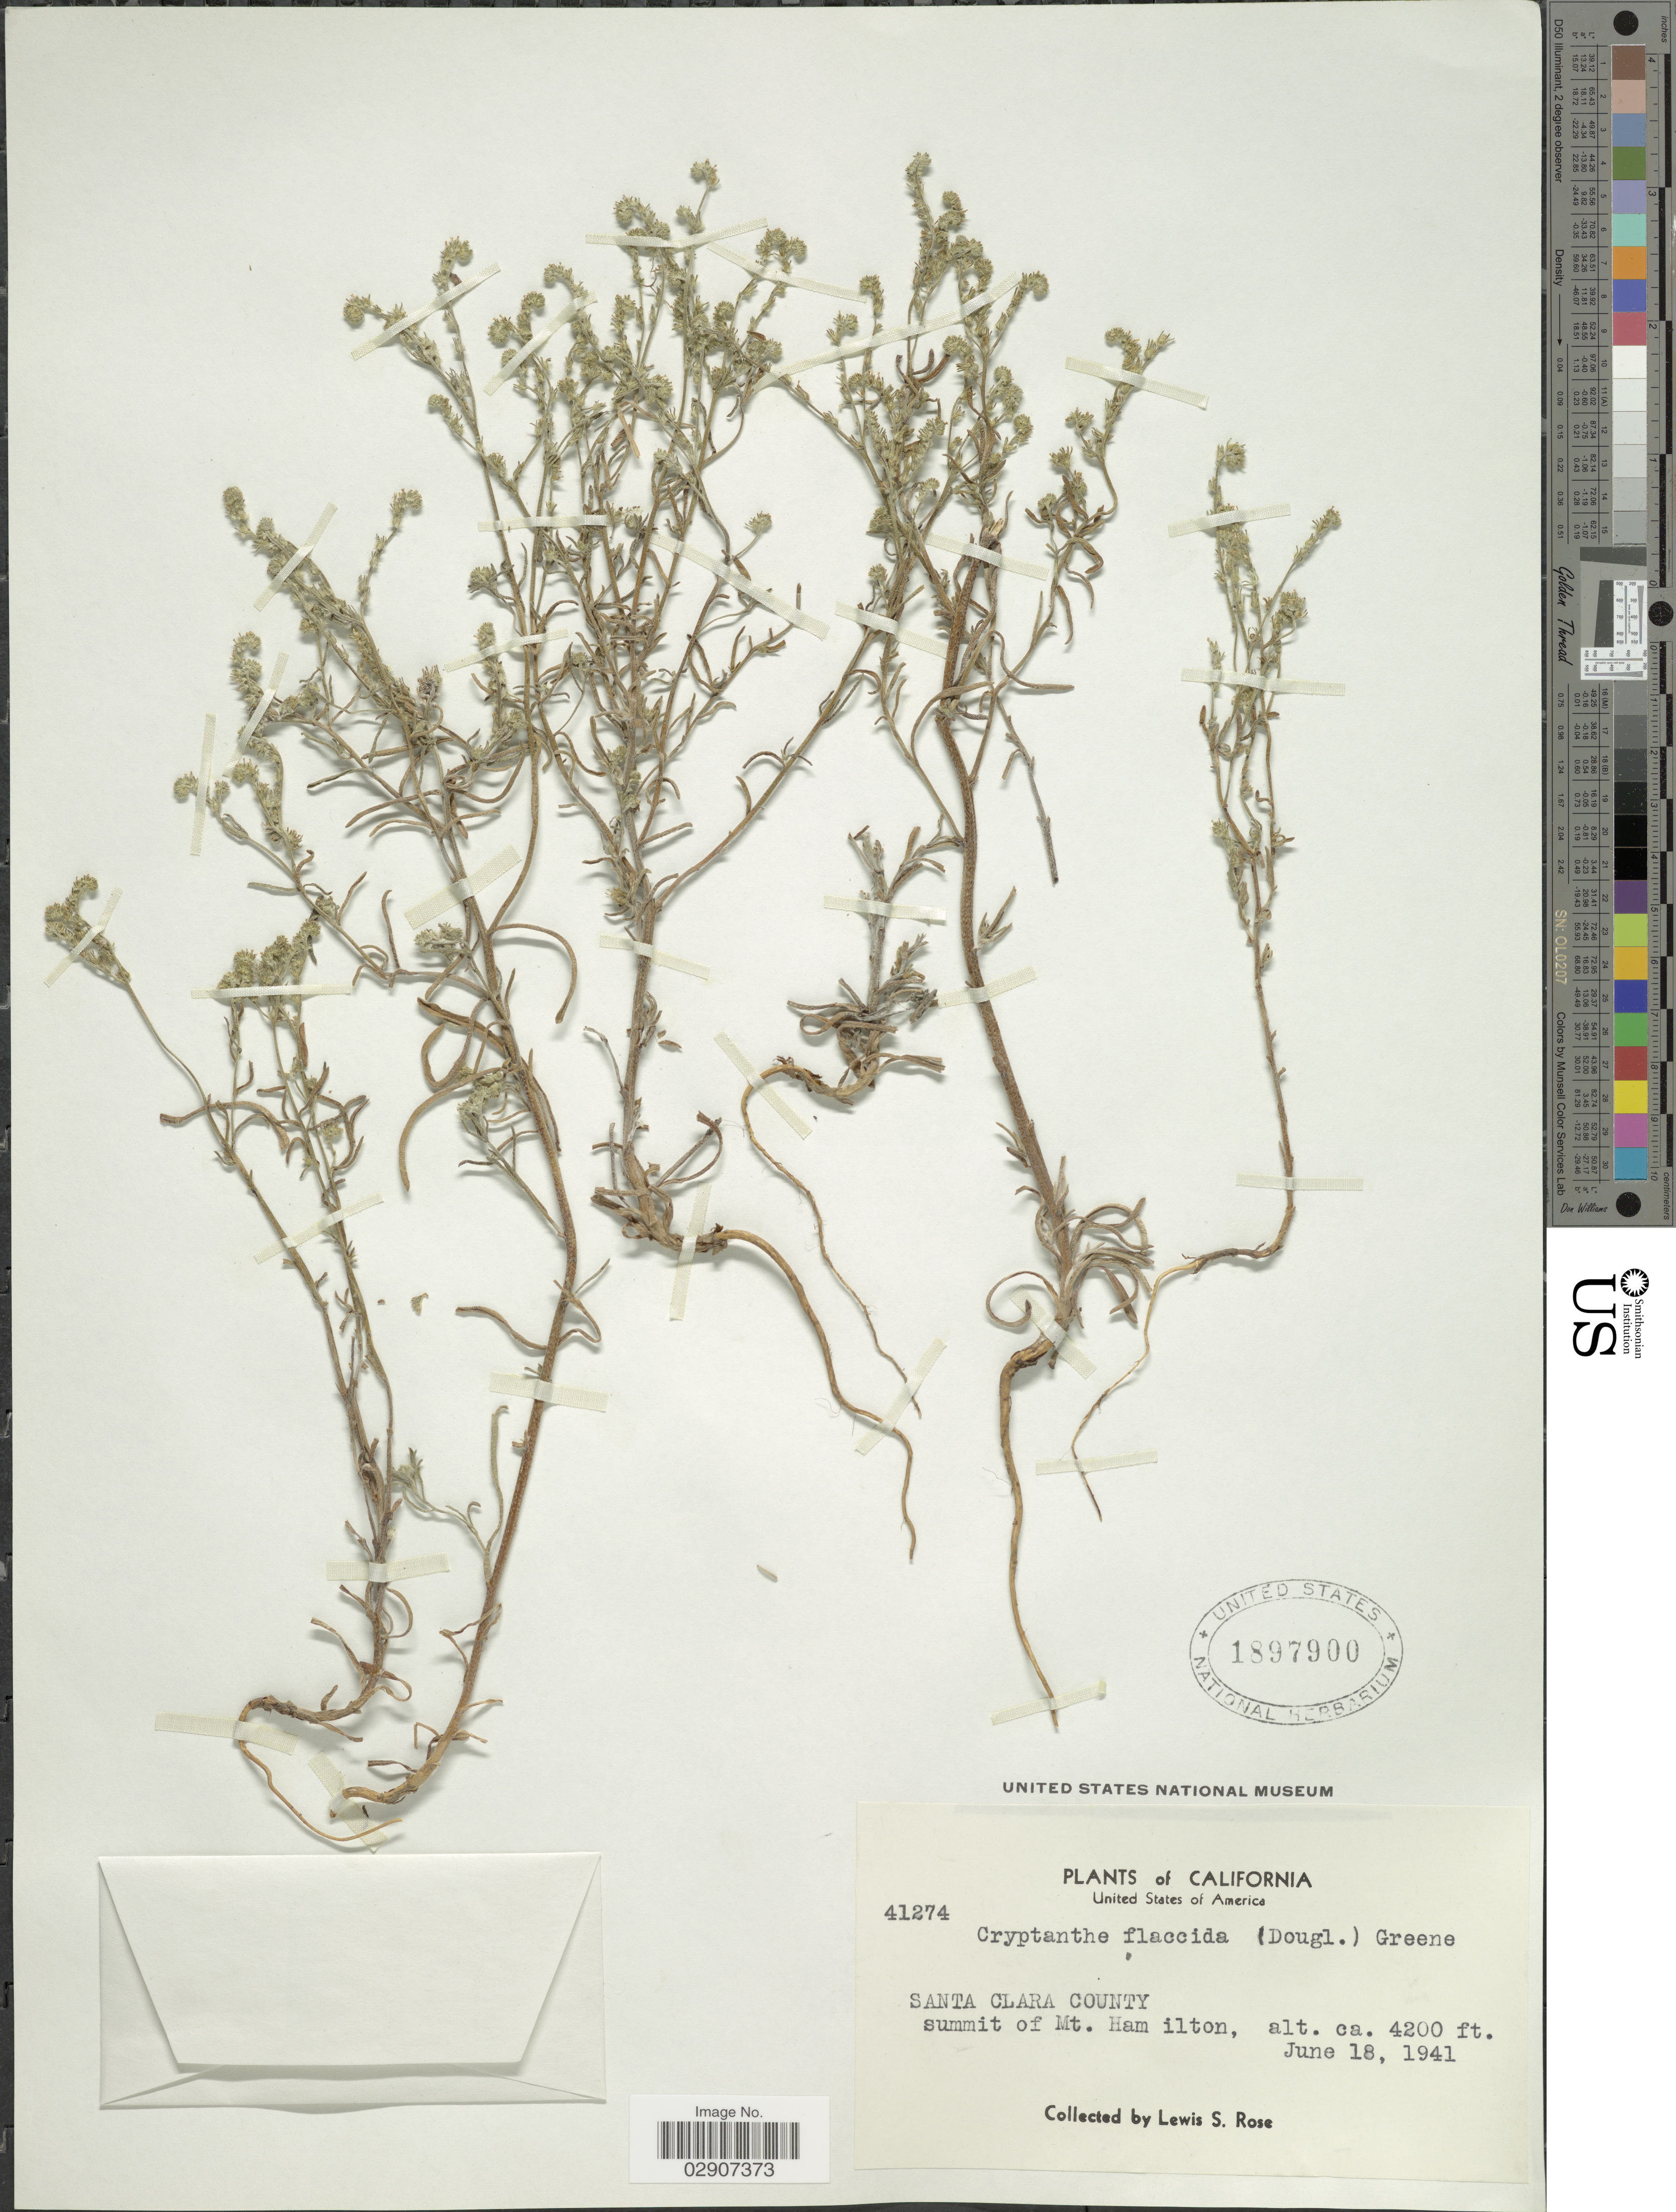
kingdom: Plantae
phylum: Tracheophyta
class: Magnoliopsida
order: Boraginales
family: Boraginaceae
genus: Cryptantha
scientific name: Cryptantha flaccida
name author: (Douglas ex Lehm.) Greene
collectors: L. S. Rose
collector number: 41274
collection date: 1941-06-18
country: United States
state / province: California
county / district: Santa Clara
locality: Santa Clara County, summit of Mt. Hamilton.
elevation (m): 1280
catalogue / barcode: US 1897900